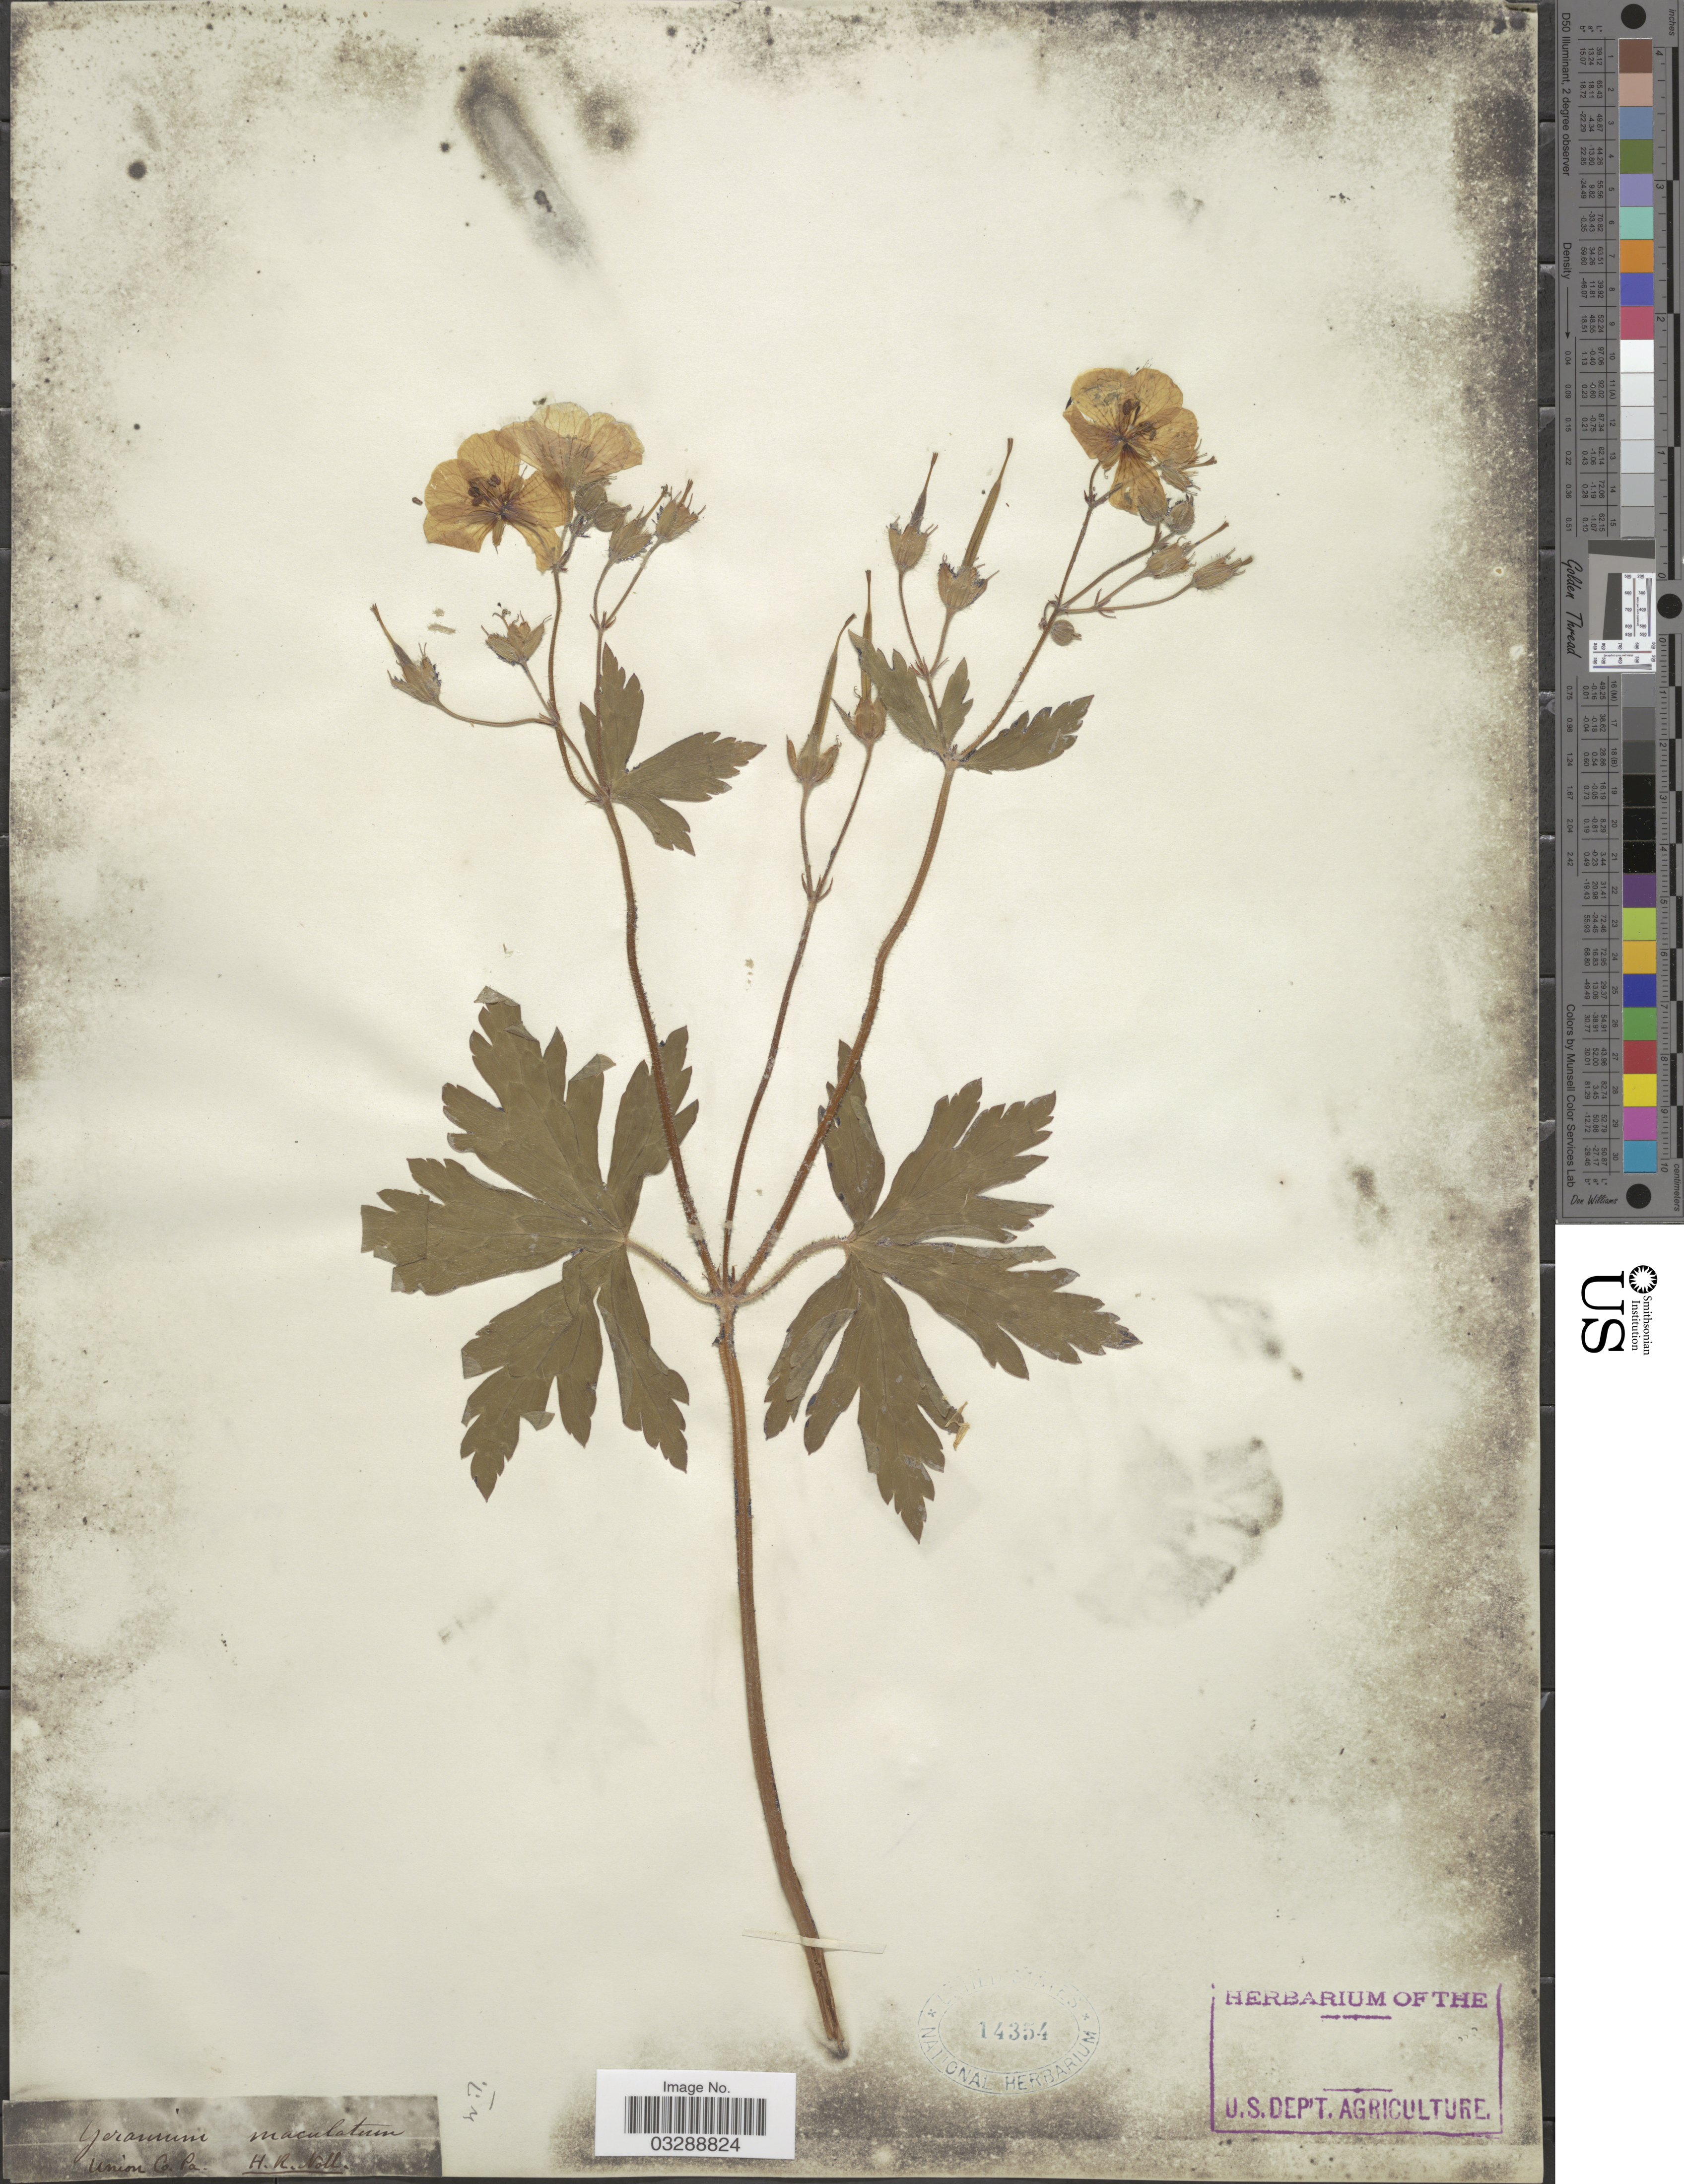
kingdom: Plantae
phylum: Tracheophyta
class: Magnoliopsida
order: Geraniales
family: Geraniaceae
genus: Geranium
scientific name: Geranium maculatum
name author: L.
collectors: H. Noll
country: United States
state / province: Pennsylvania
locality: Union Co.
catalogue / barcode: US 14354